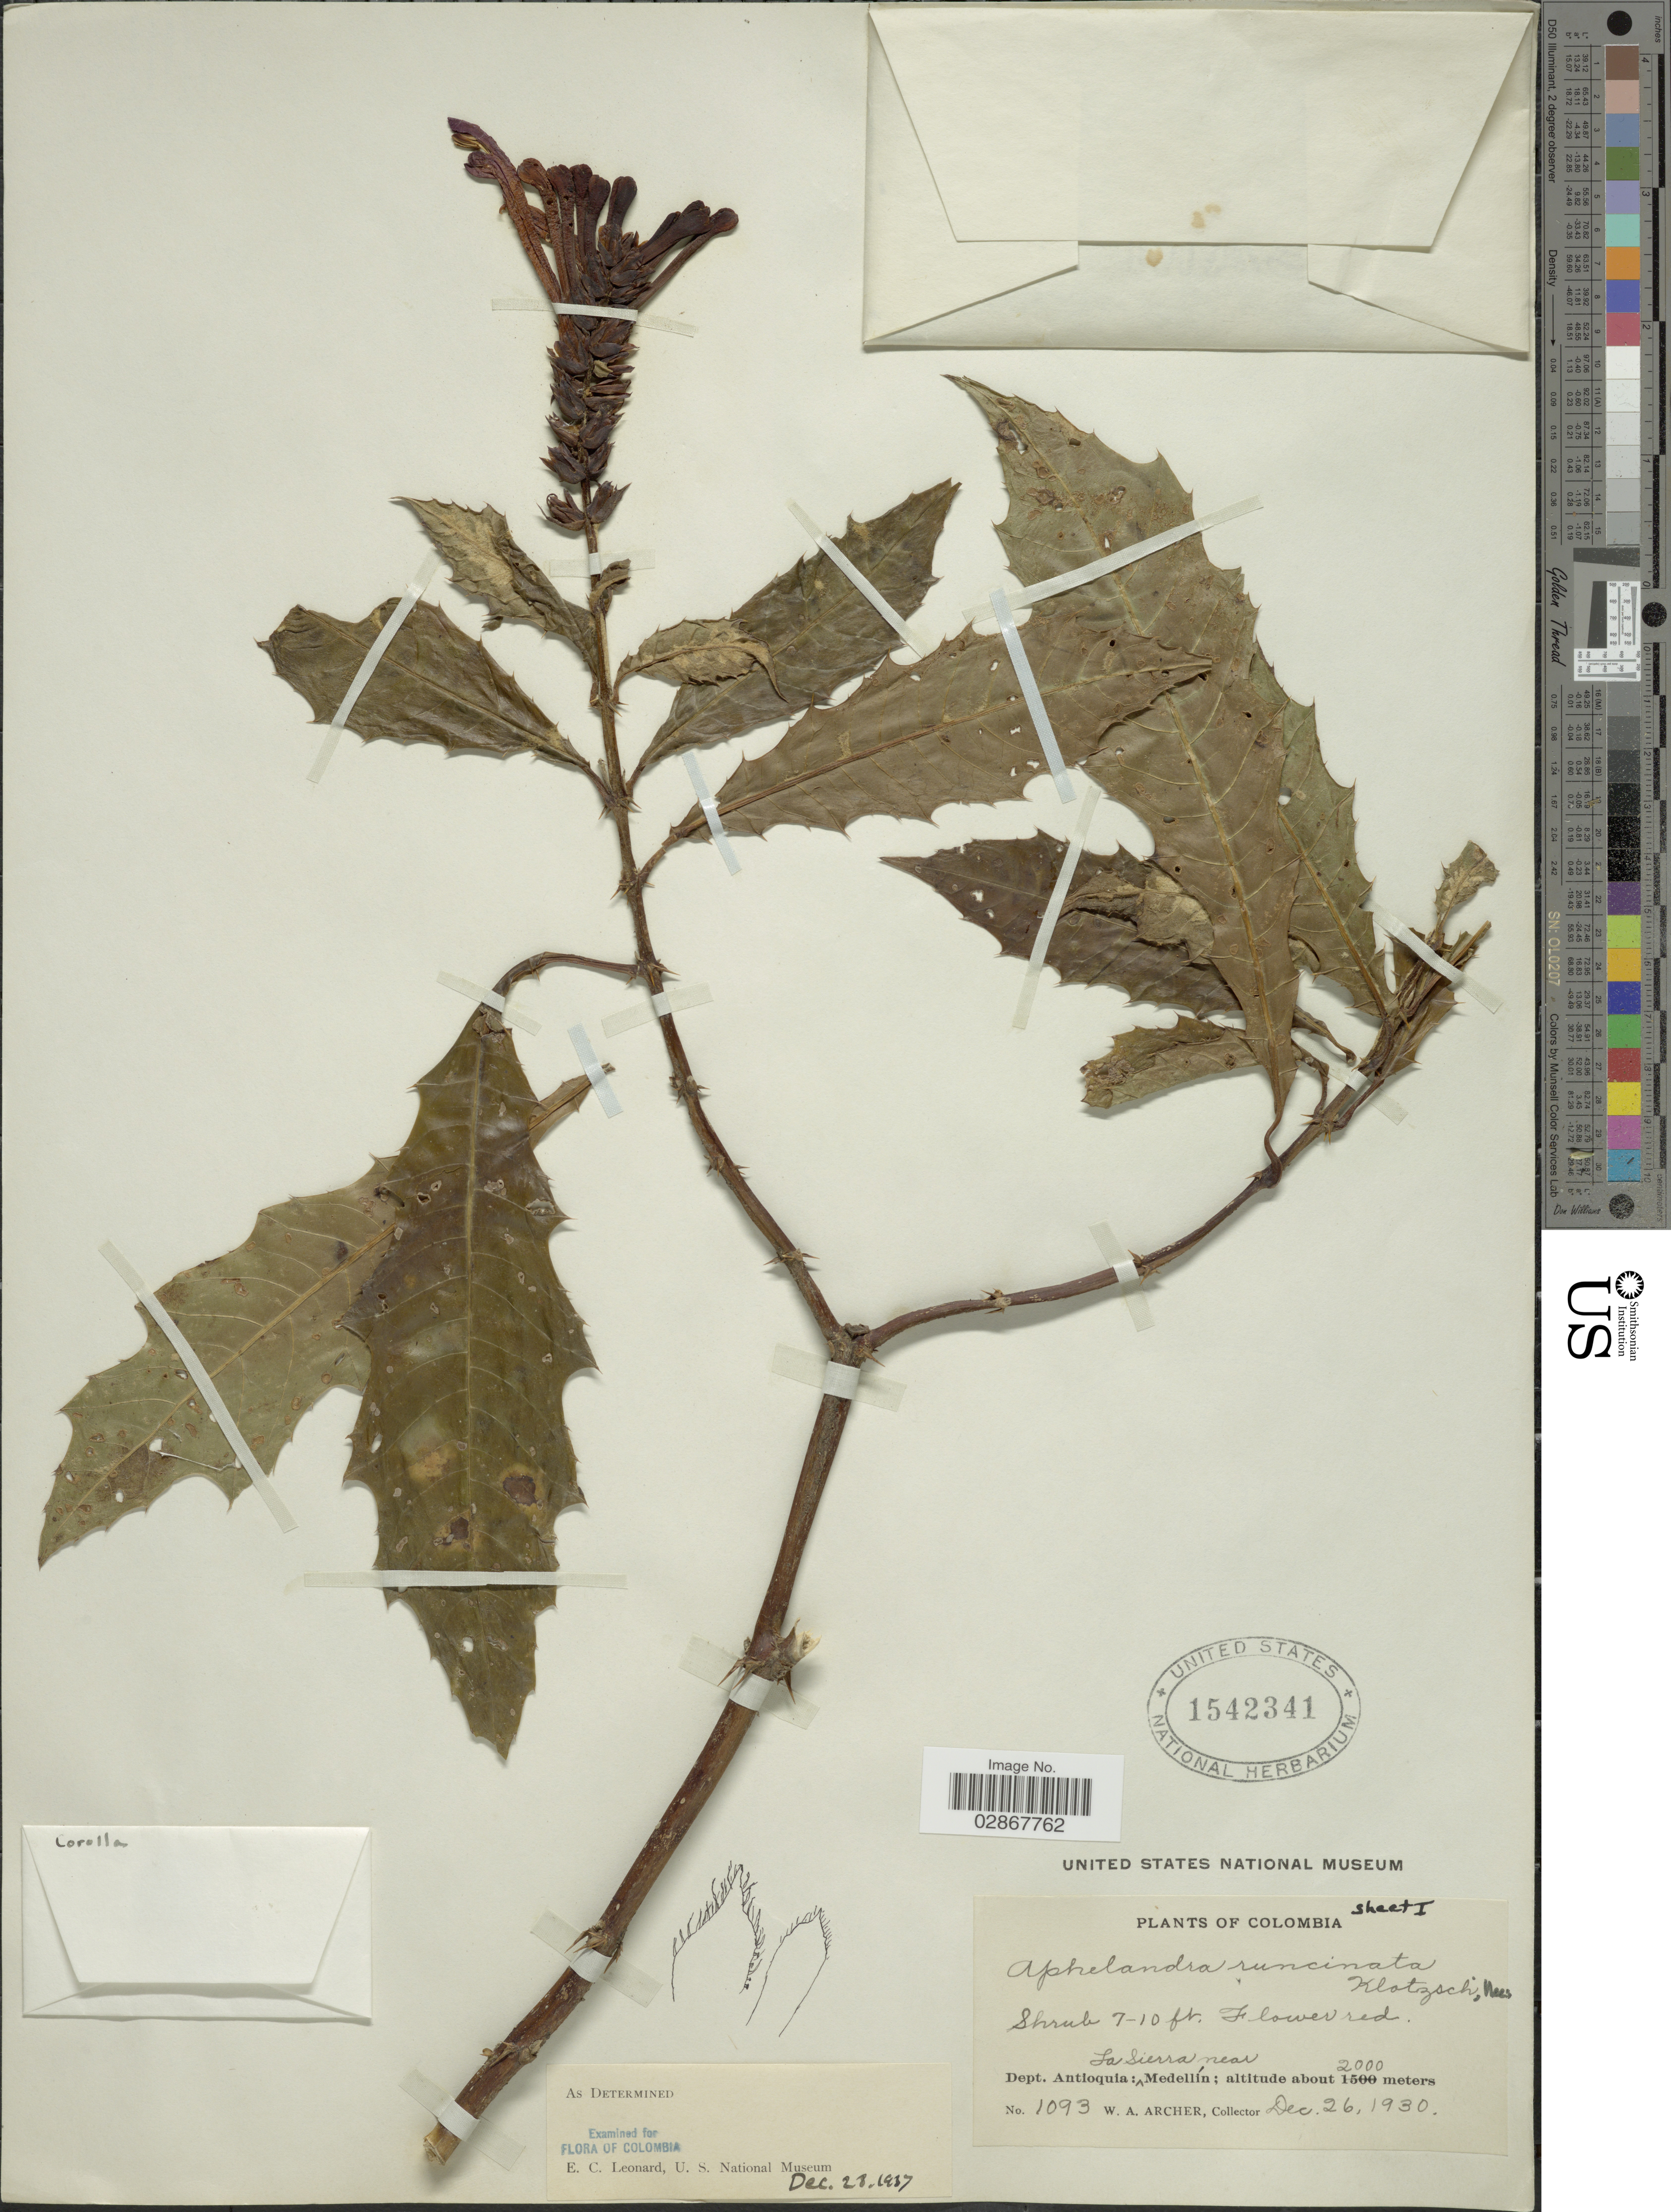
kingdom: Plantae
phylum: Tracheophyta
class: Magnoliopsida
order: Lamiales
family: Acanthaceae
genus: Aphelandra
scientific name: Aphelandra runcinata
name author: Klotzsch ex Nees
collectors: W. Archer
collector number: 1093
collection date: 1930-12-26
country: Colombia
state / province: Antioquia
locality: Dept. Antioquia: La Sierra near Medellín.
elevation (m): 2000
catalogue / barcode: US 1542341